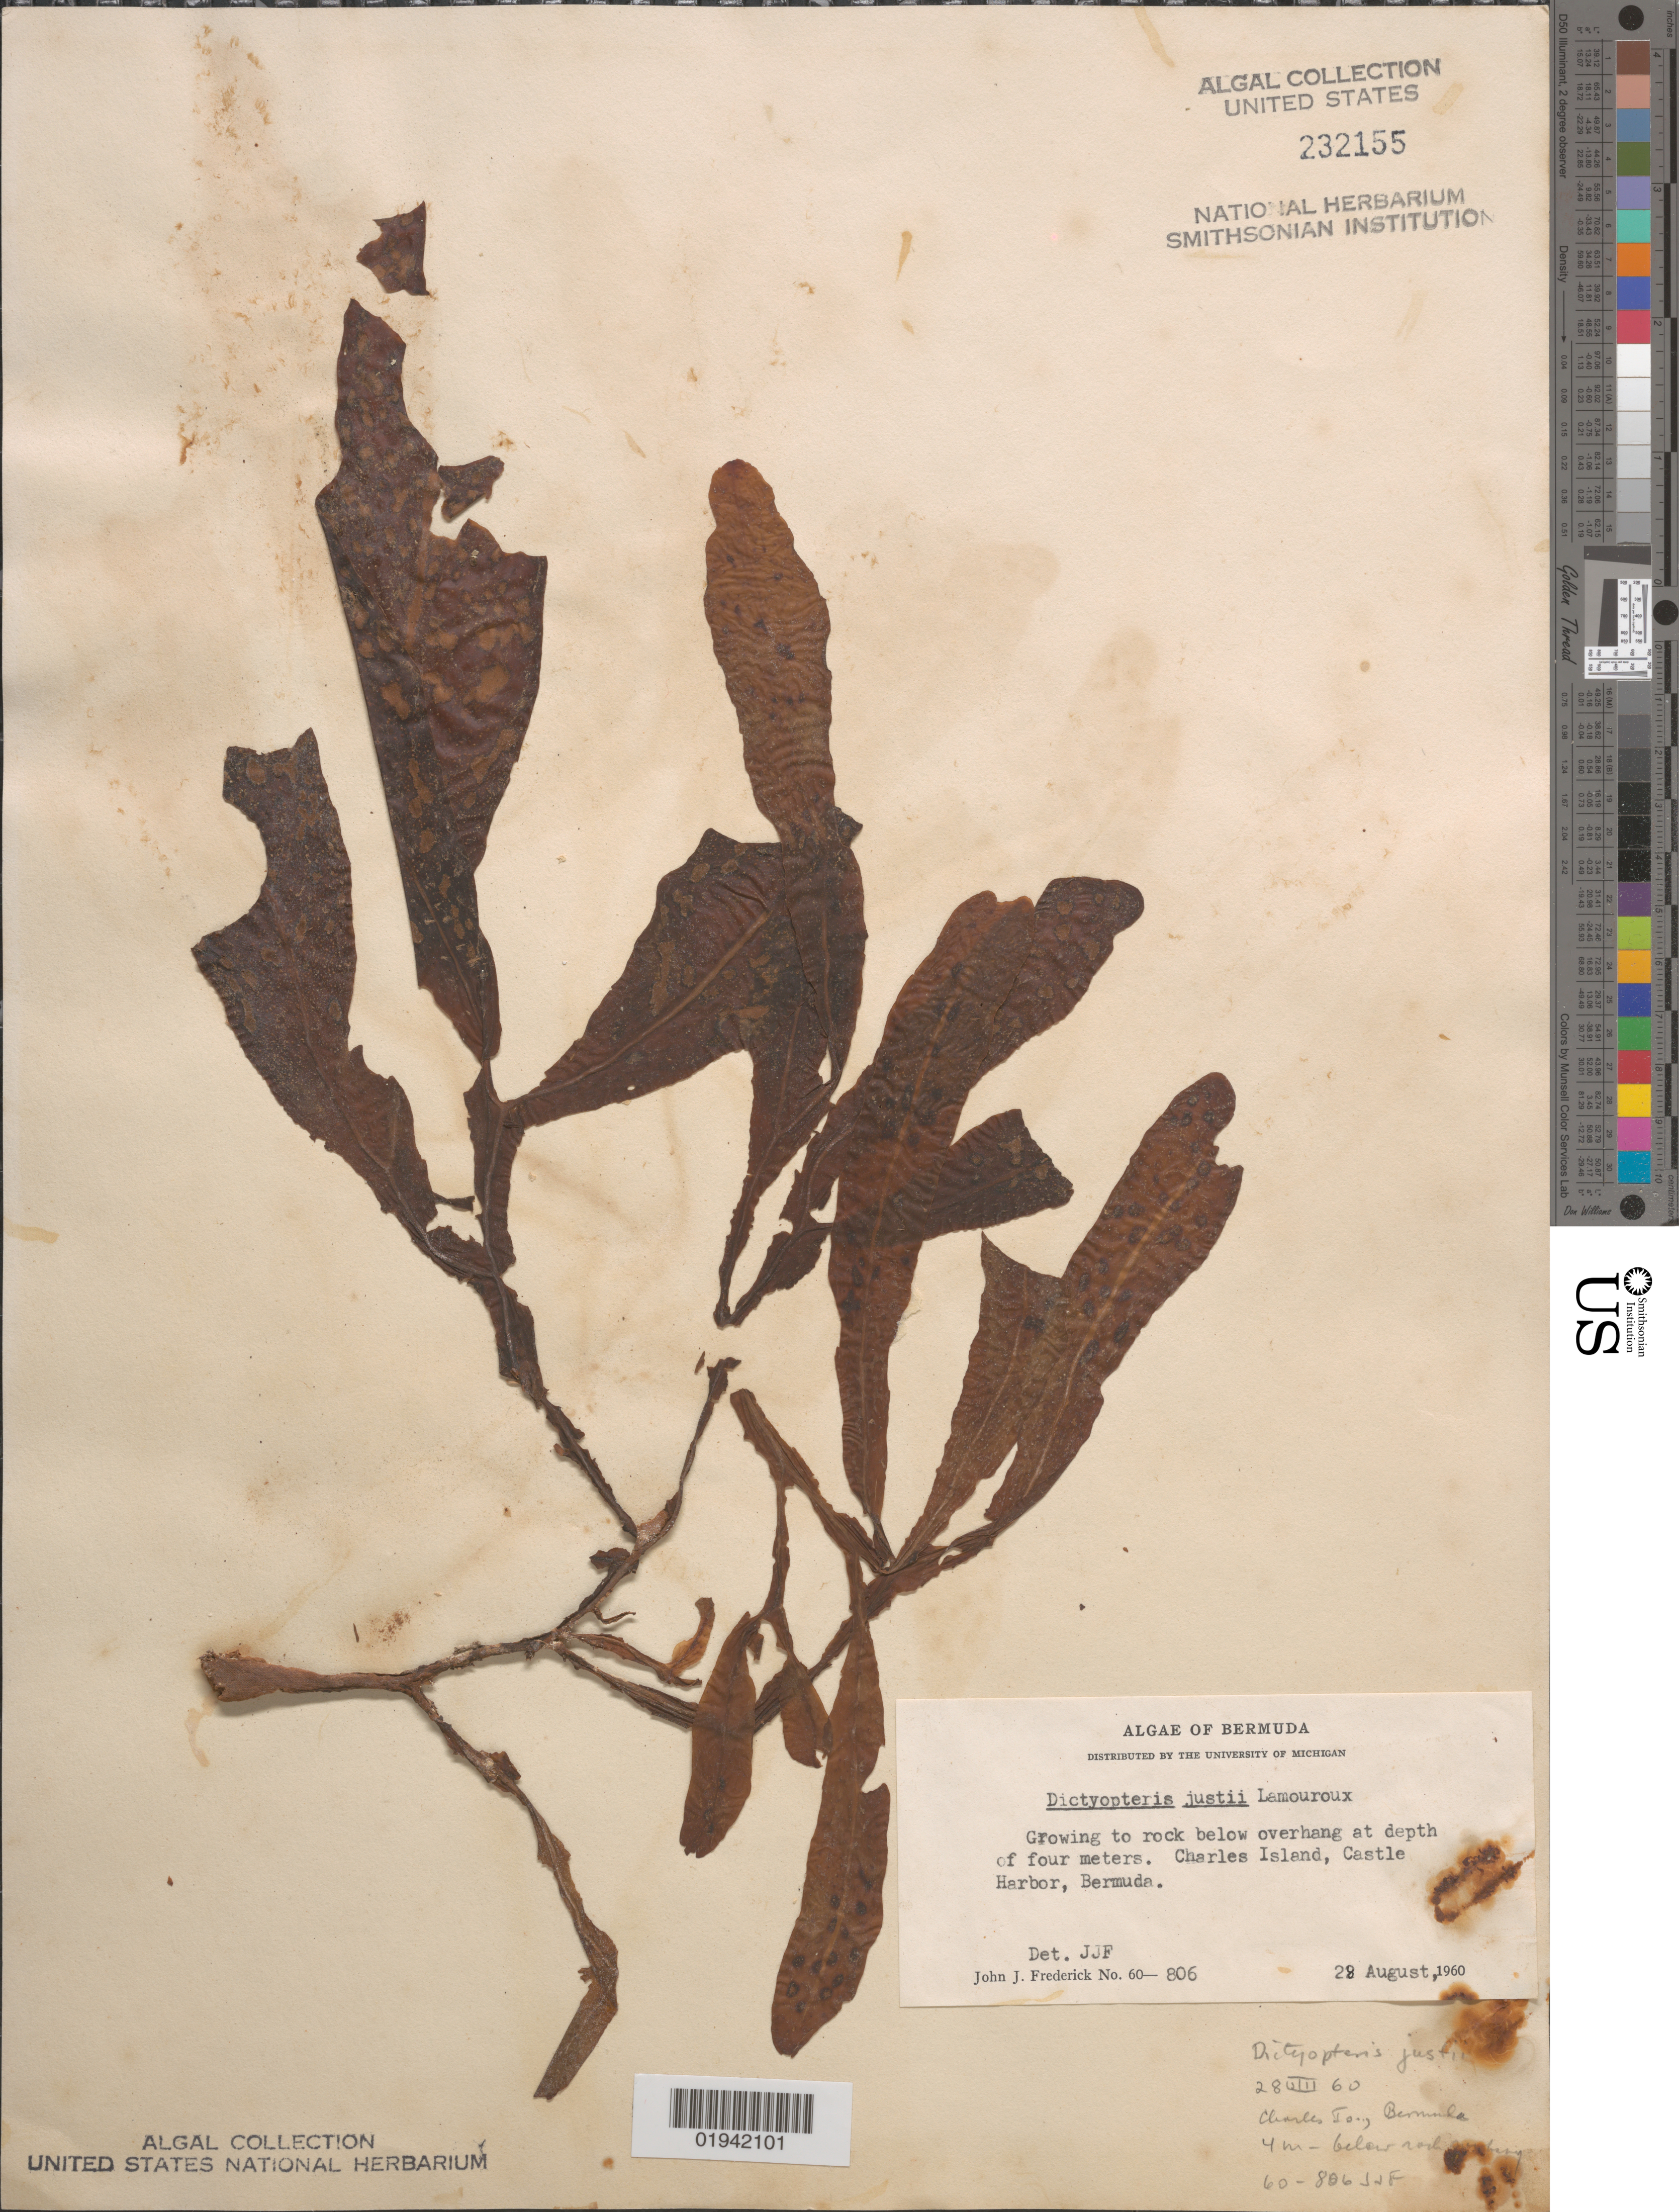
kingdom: Chromista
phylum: Ochrophyta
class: Phaeophyceae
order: Dictyotales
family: Dictyotaceae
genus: Dictyopteris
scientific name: Dictyopteris justii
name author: J.V.Lamouroux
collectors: J. Frederick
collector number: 60-806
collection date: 1960-08-28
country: Bermuda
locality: Charles Island, Castle Harbor.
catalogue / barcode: US 232155